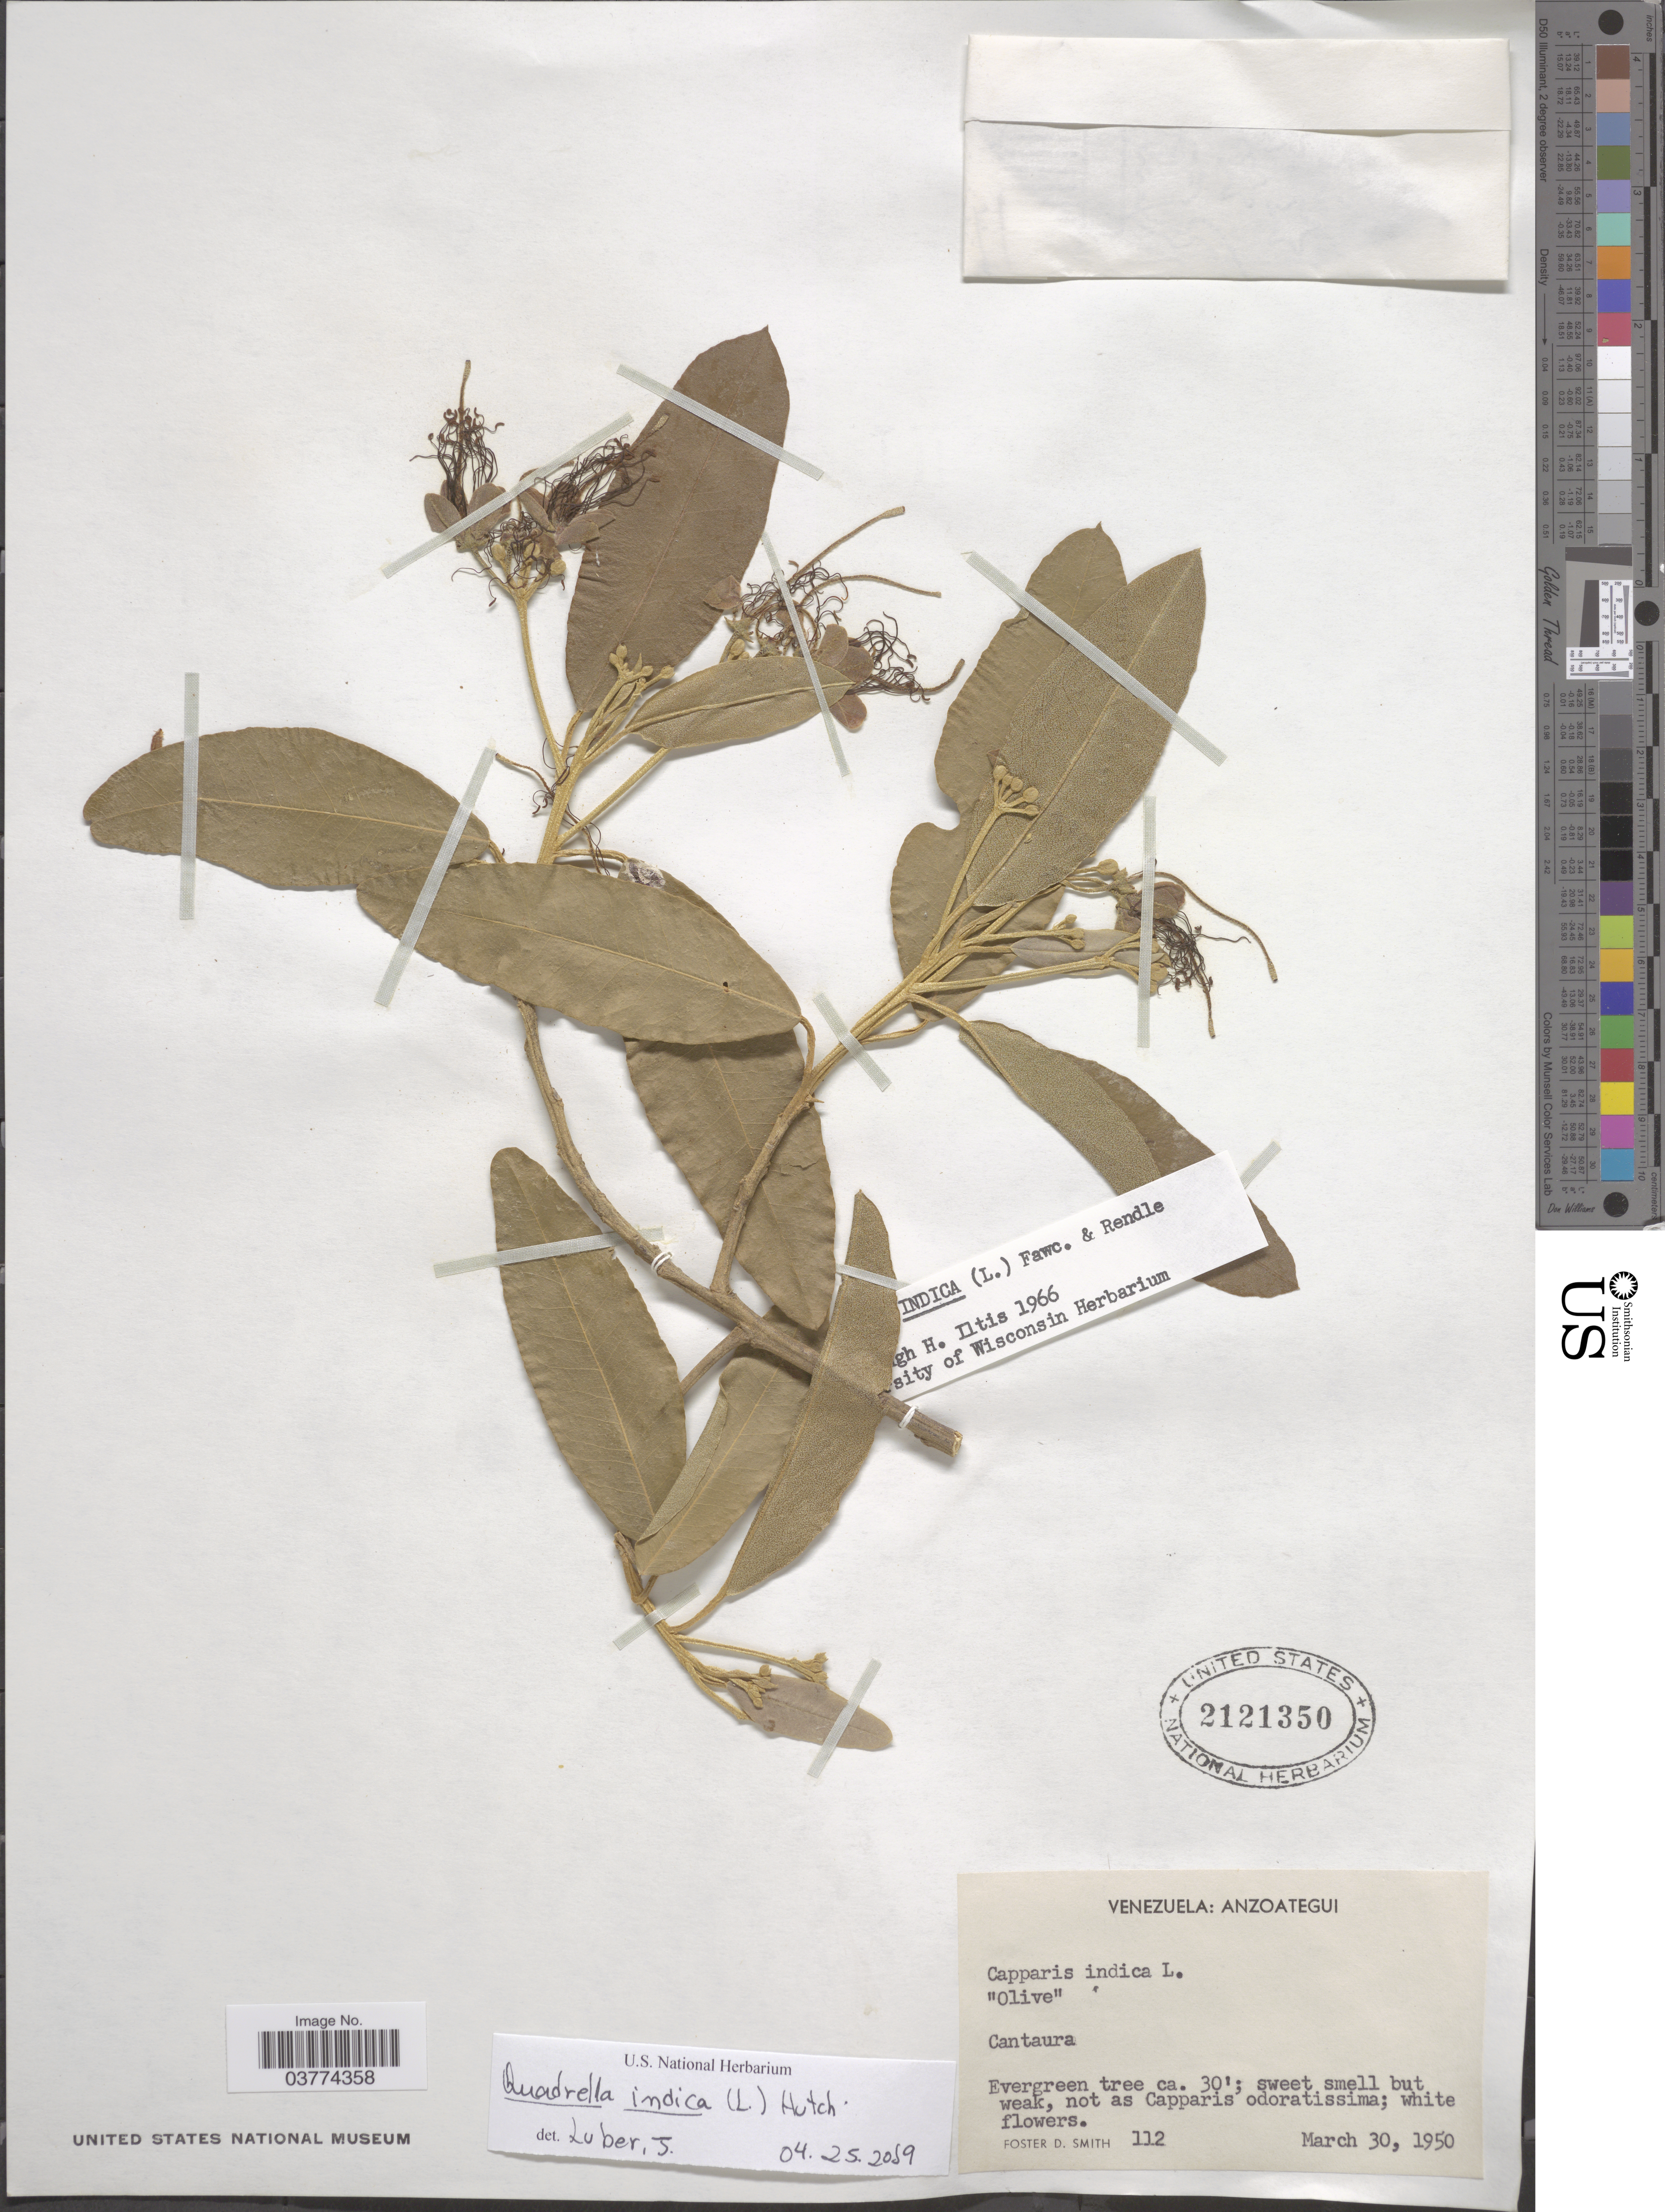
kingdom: Plantae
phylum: Tracheophyta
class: Magnoliopsida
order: Brassicales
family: Capparaceae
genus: Quadrella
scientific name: Quadrella indica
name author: (L.) Iltis & Cornejo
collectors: F. Smith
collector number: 112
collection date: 1950-03-30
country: Venezuela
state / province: Anzoategui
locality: Cantaura.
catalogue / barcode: US 2121350